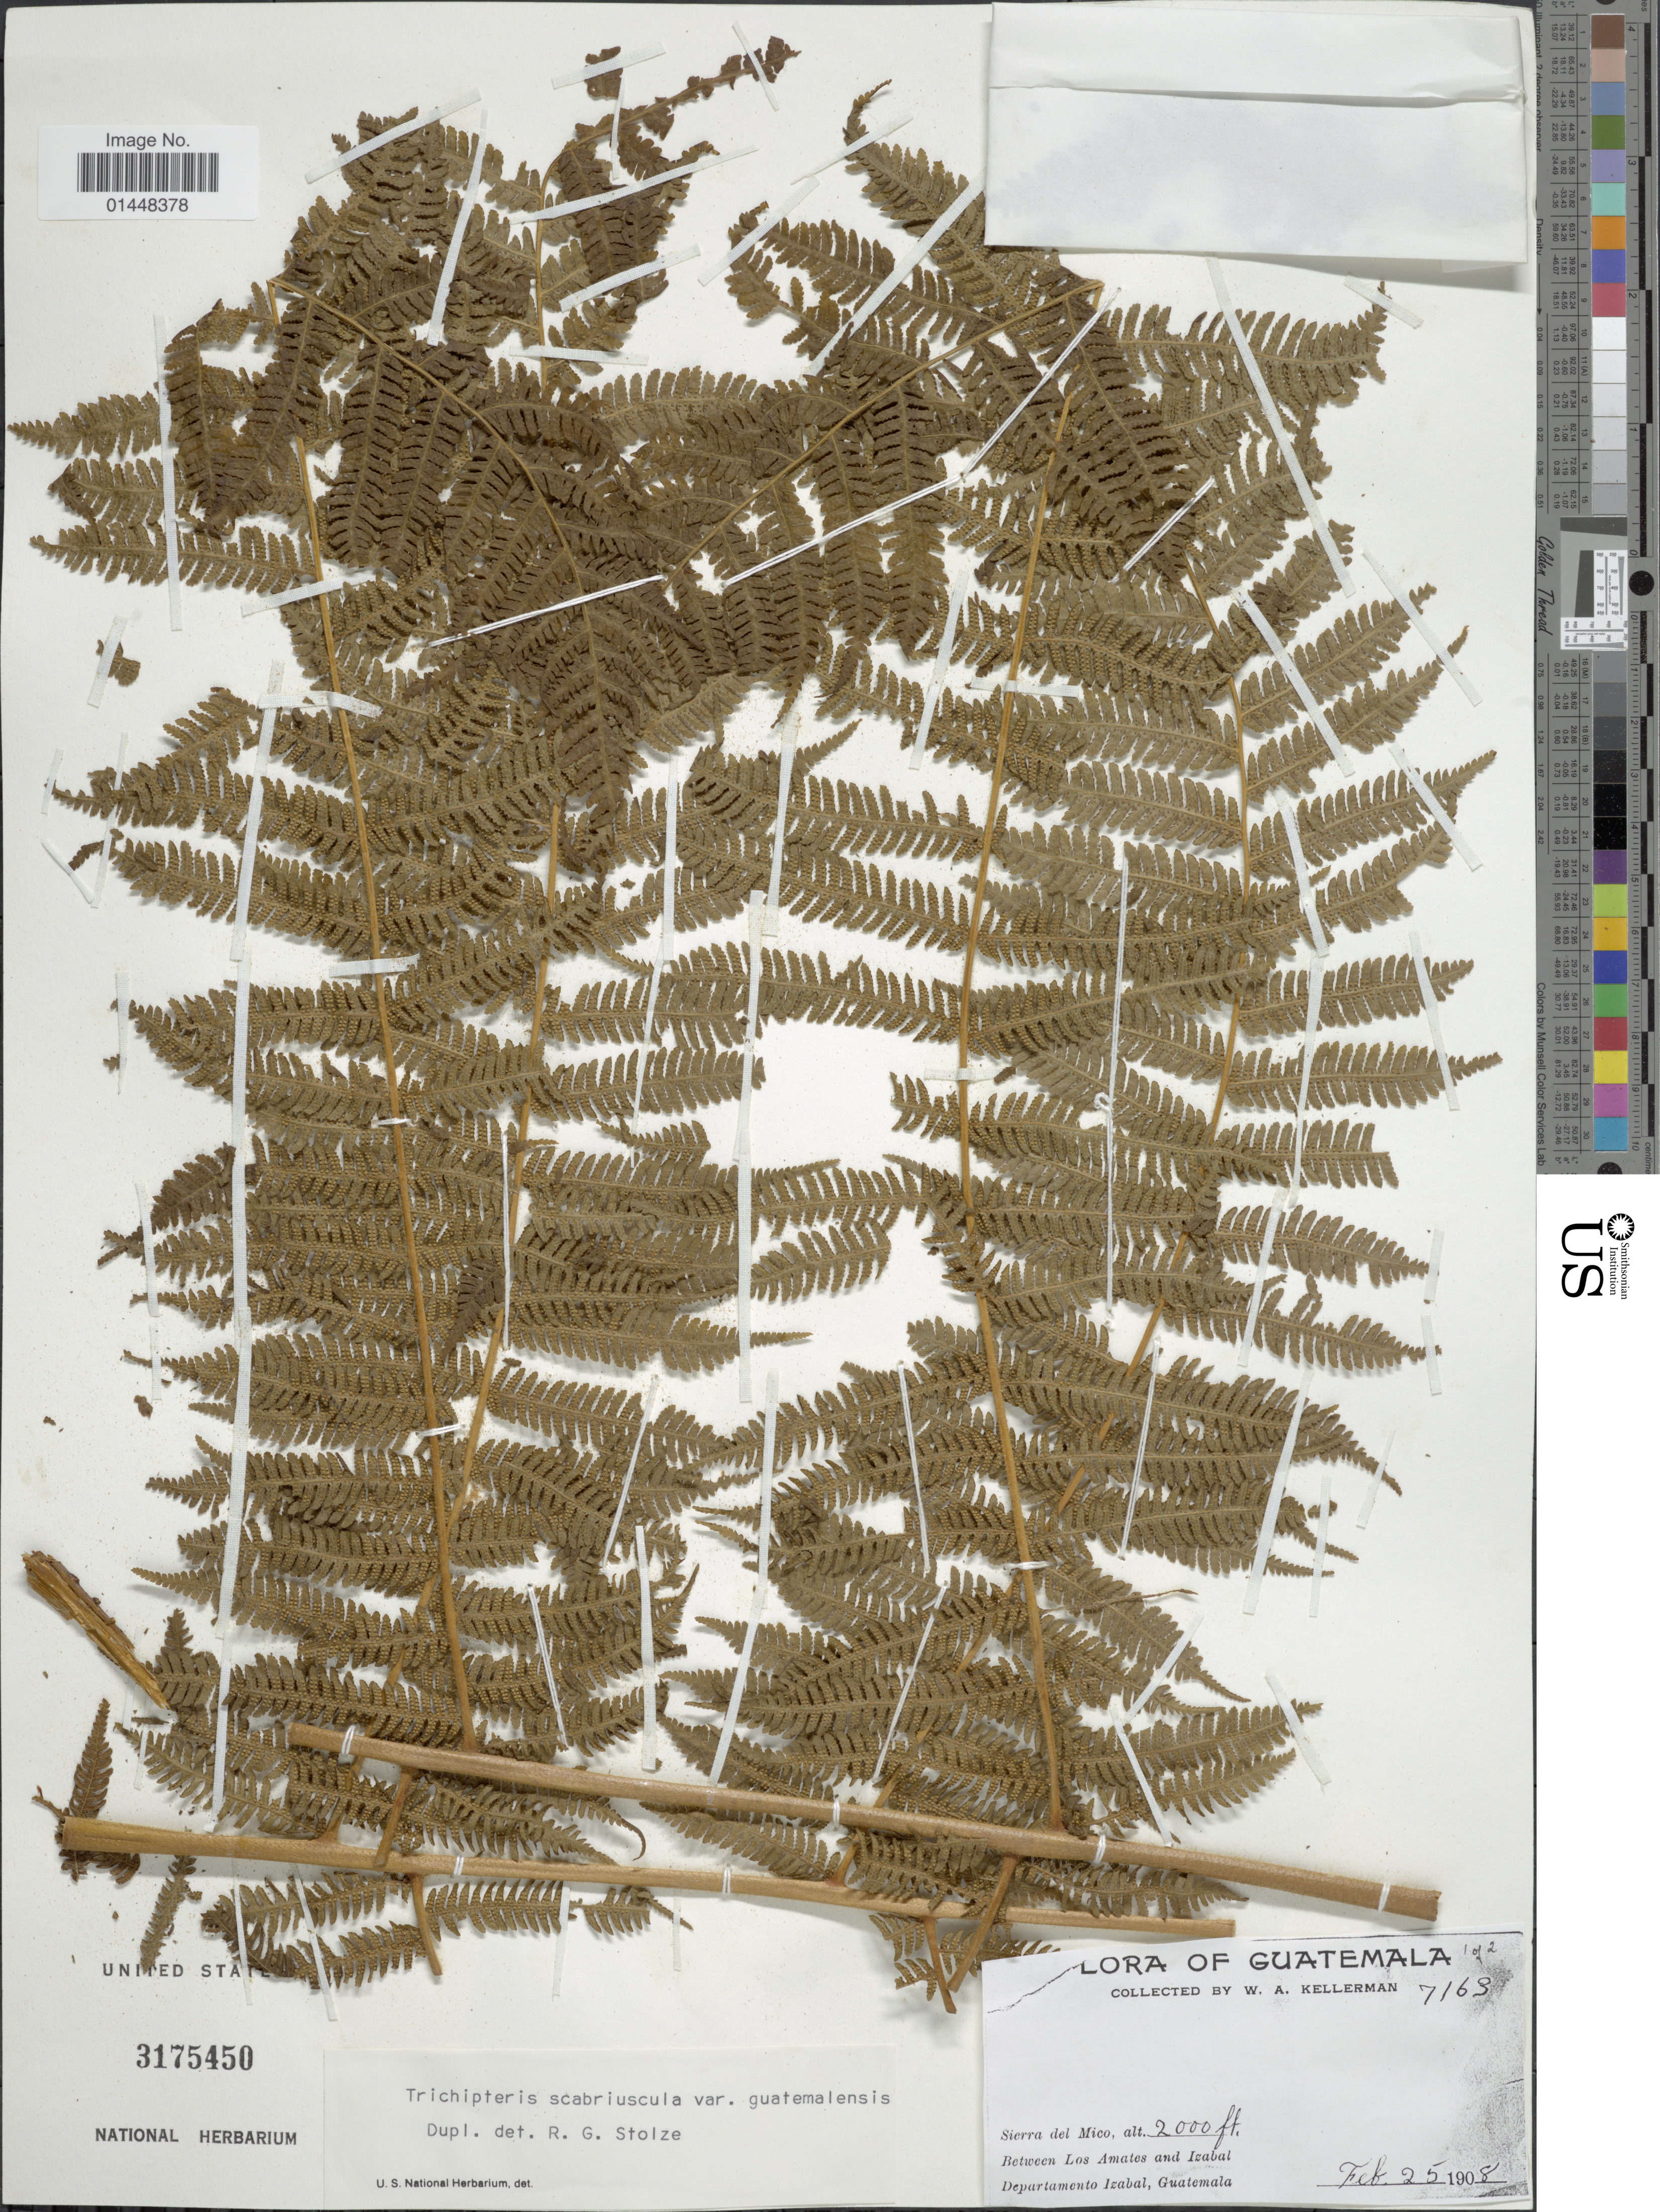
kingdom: Plantae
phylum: Tracheophyta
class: Polypodiopsida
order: Cyatheales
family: Cyatheaceae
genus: Cyathea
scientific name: Cyathea bicrenata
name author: Liebm.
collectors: W. Kellerman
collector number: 7163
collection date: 1908-02-25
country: Guatemala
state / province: Izabal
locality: Guatemala, Sierra del Mico , Between Los Amates and Izabal, Departemento Izabal, Guatemala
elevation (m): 610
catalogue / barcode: US 3175450